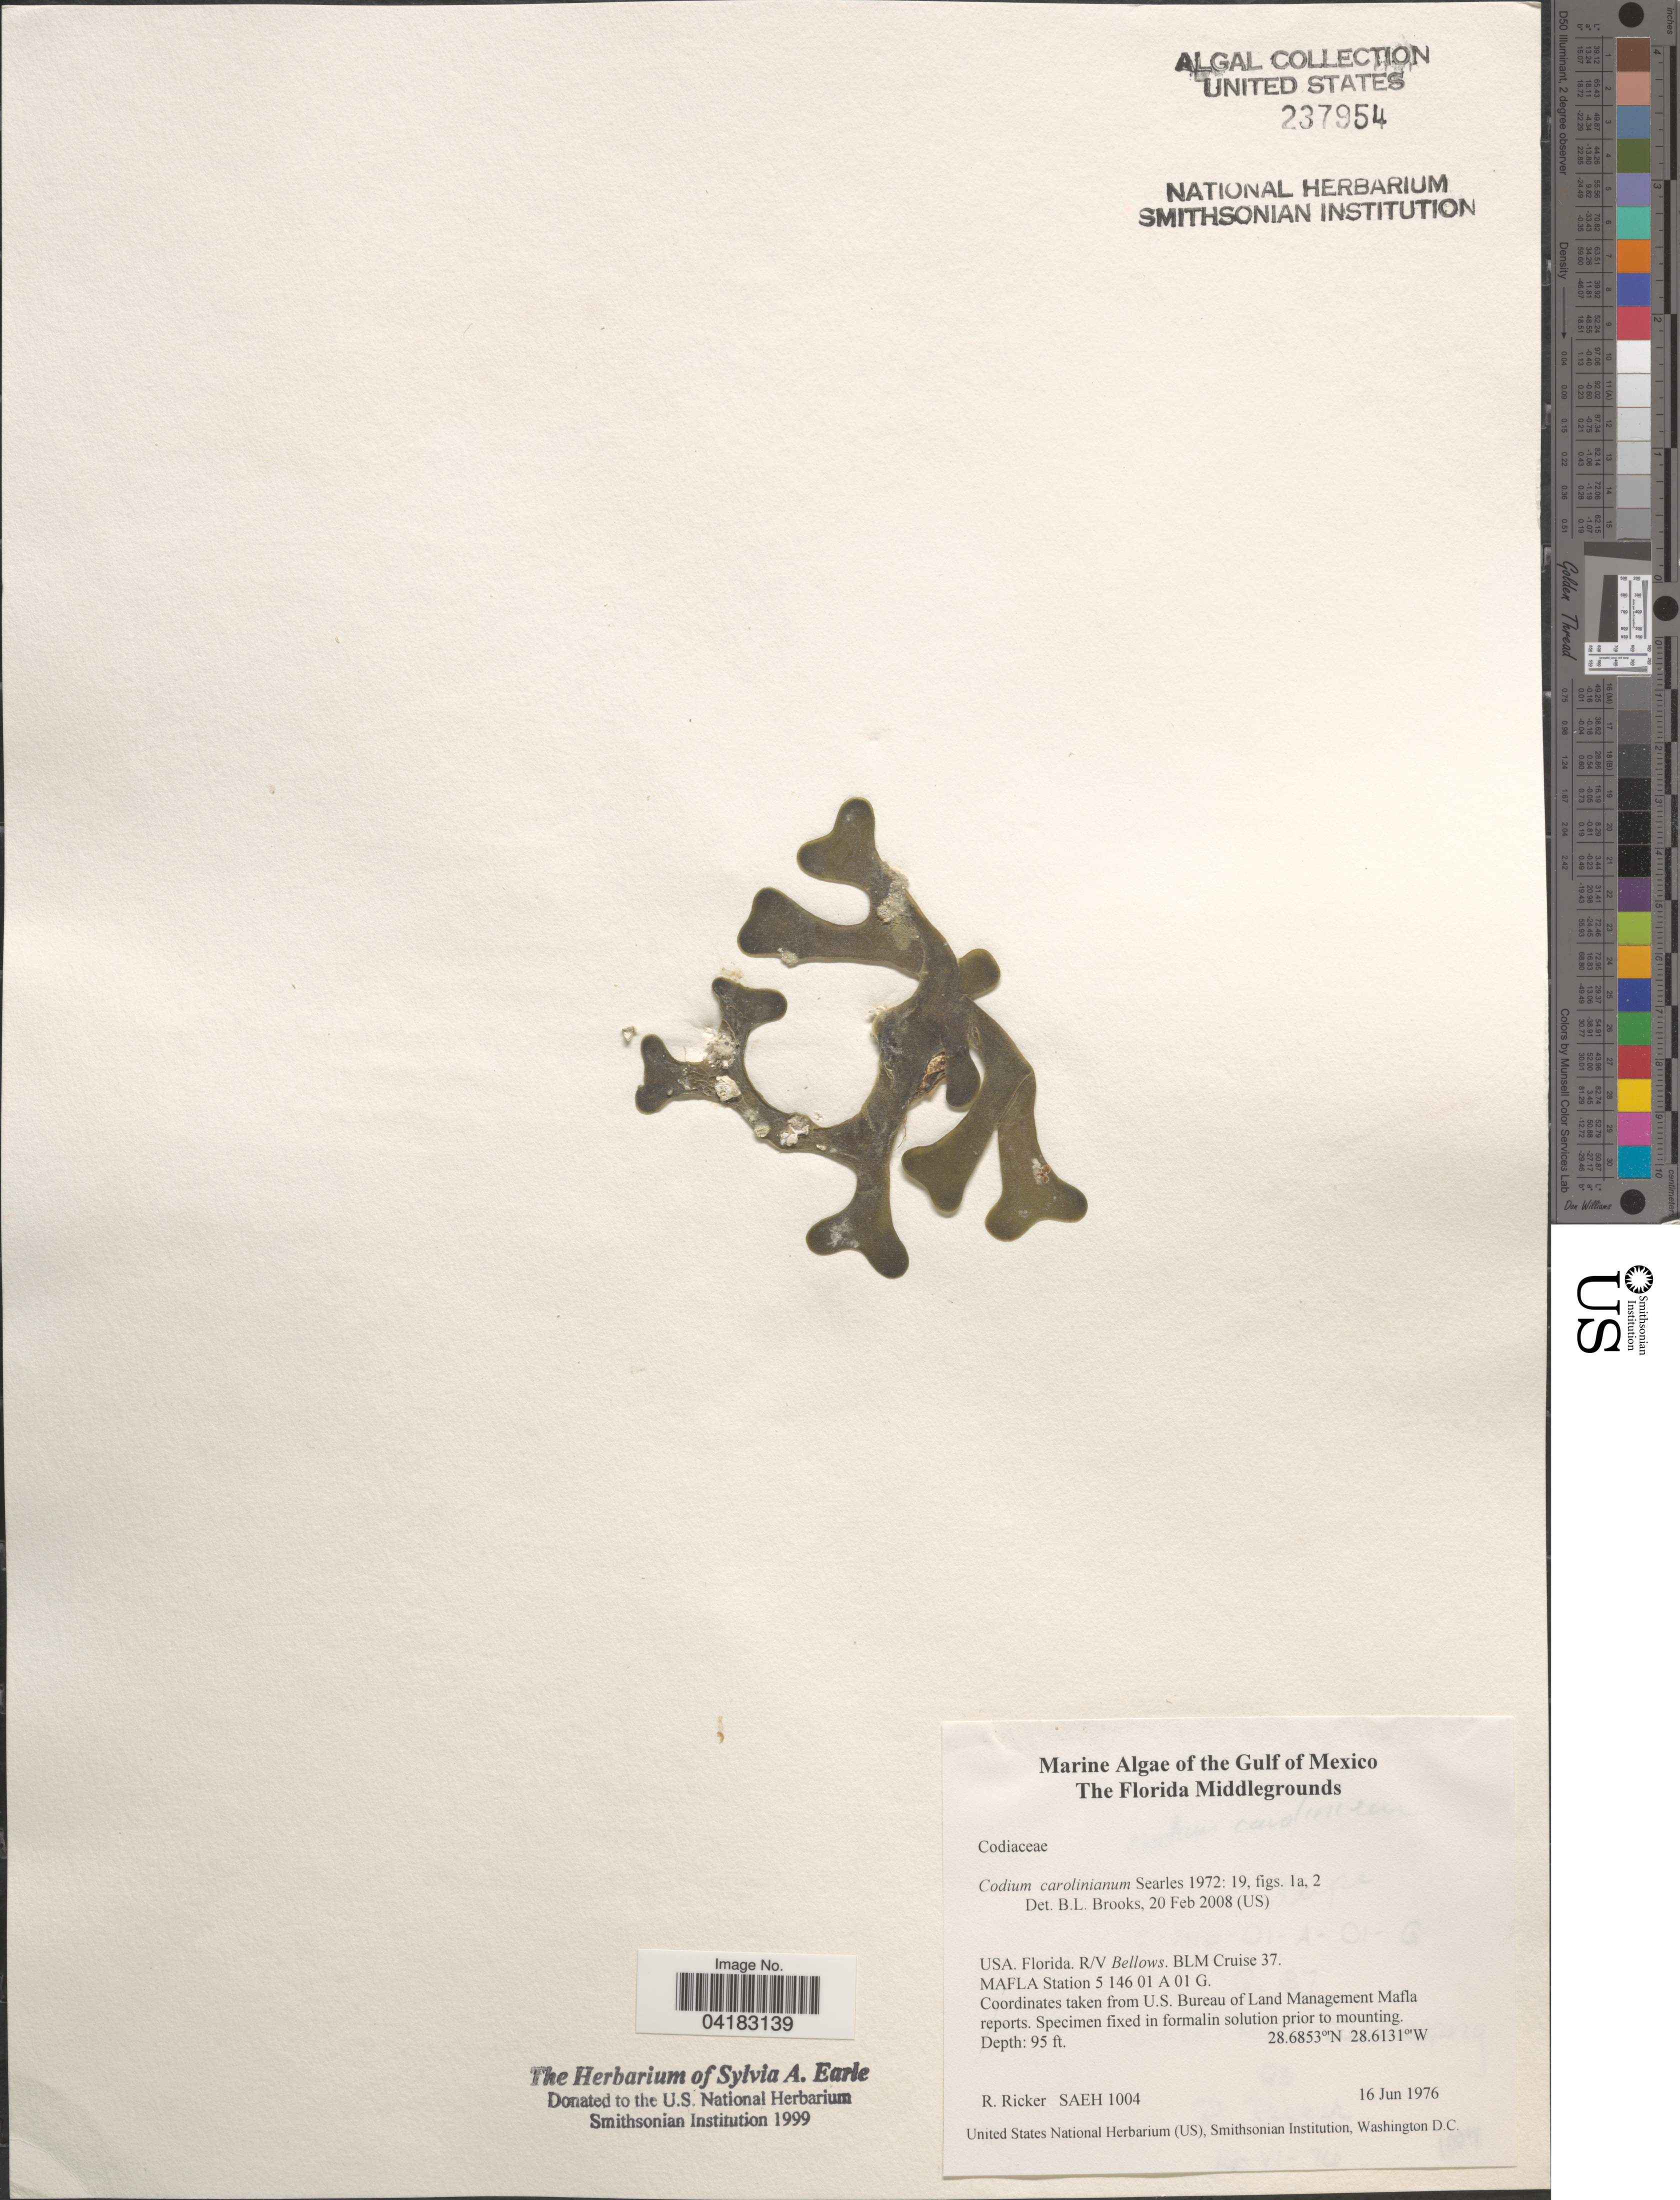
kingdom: Plantae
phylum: Chlorophyta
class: Ulvophyceae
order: Bryopsidales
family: Codiaceae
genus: Codium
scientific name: Codium carolinianum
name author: Searles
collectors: R. Ricker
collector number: SAEH1004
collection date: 1976-06-16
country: United States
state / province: Florida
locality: Gulf of Mexico. The Florida Middlegrounds. R/V Bellows. BLM Cruise 37. MAFLA Station 5 146 01 A 01 G.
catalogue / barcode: US 237954